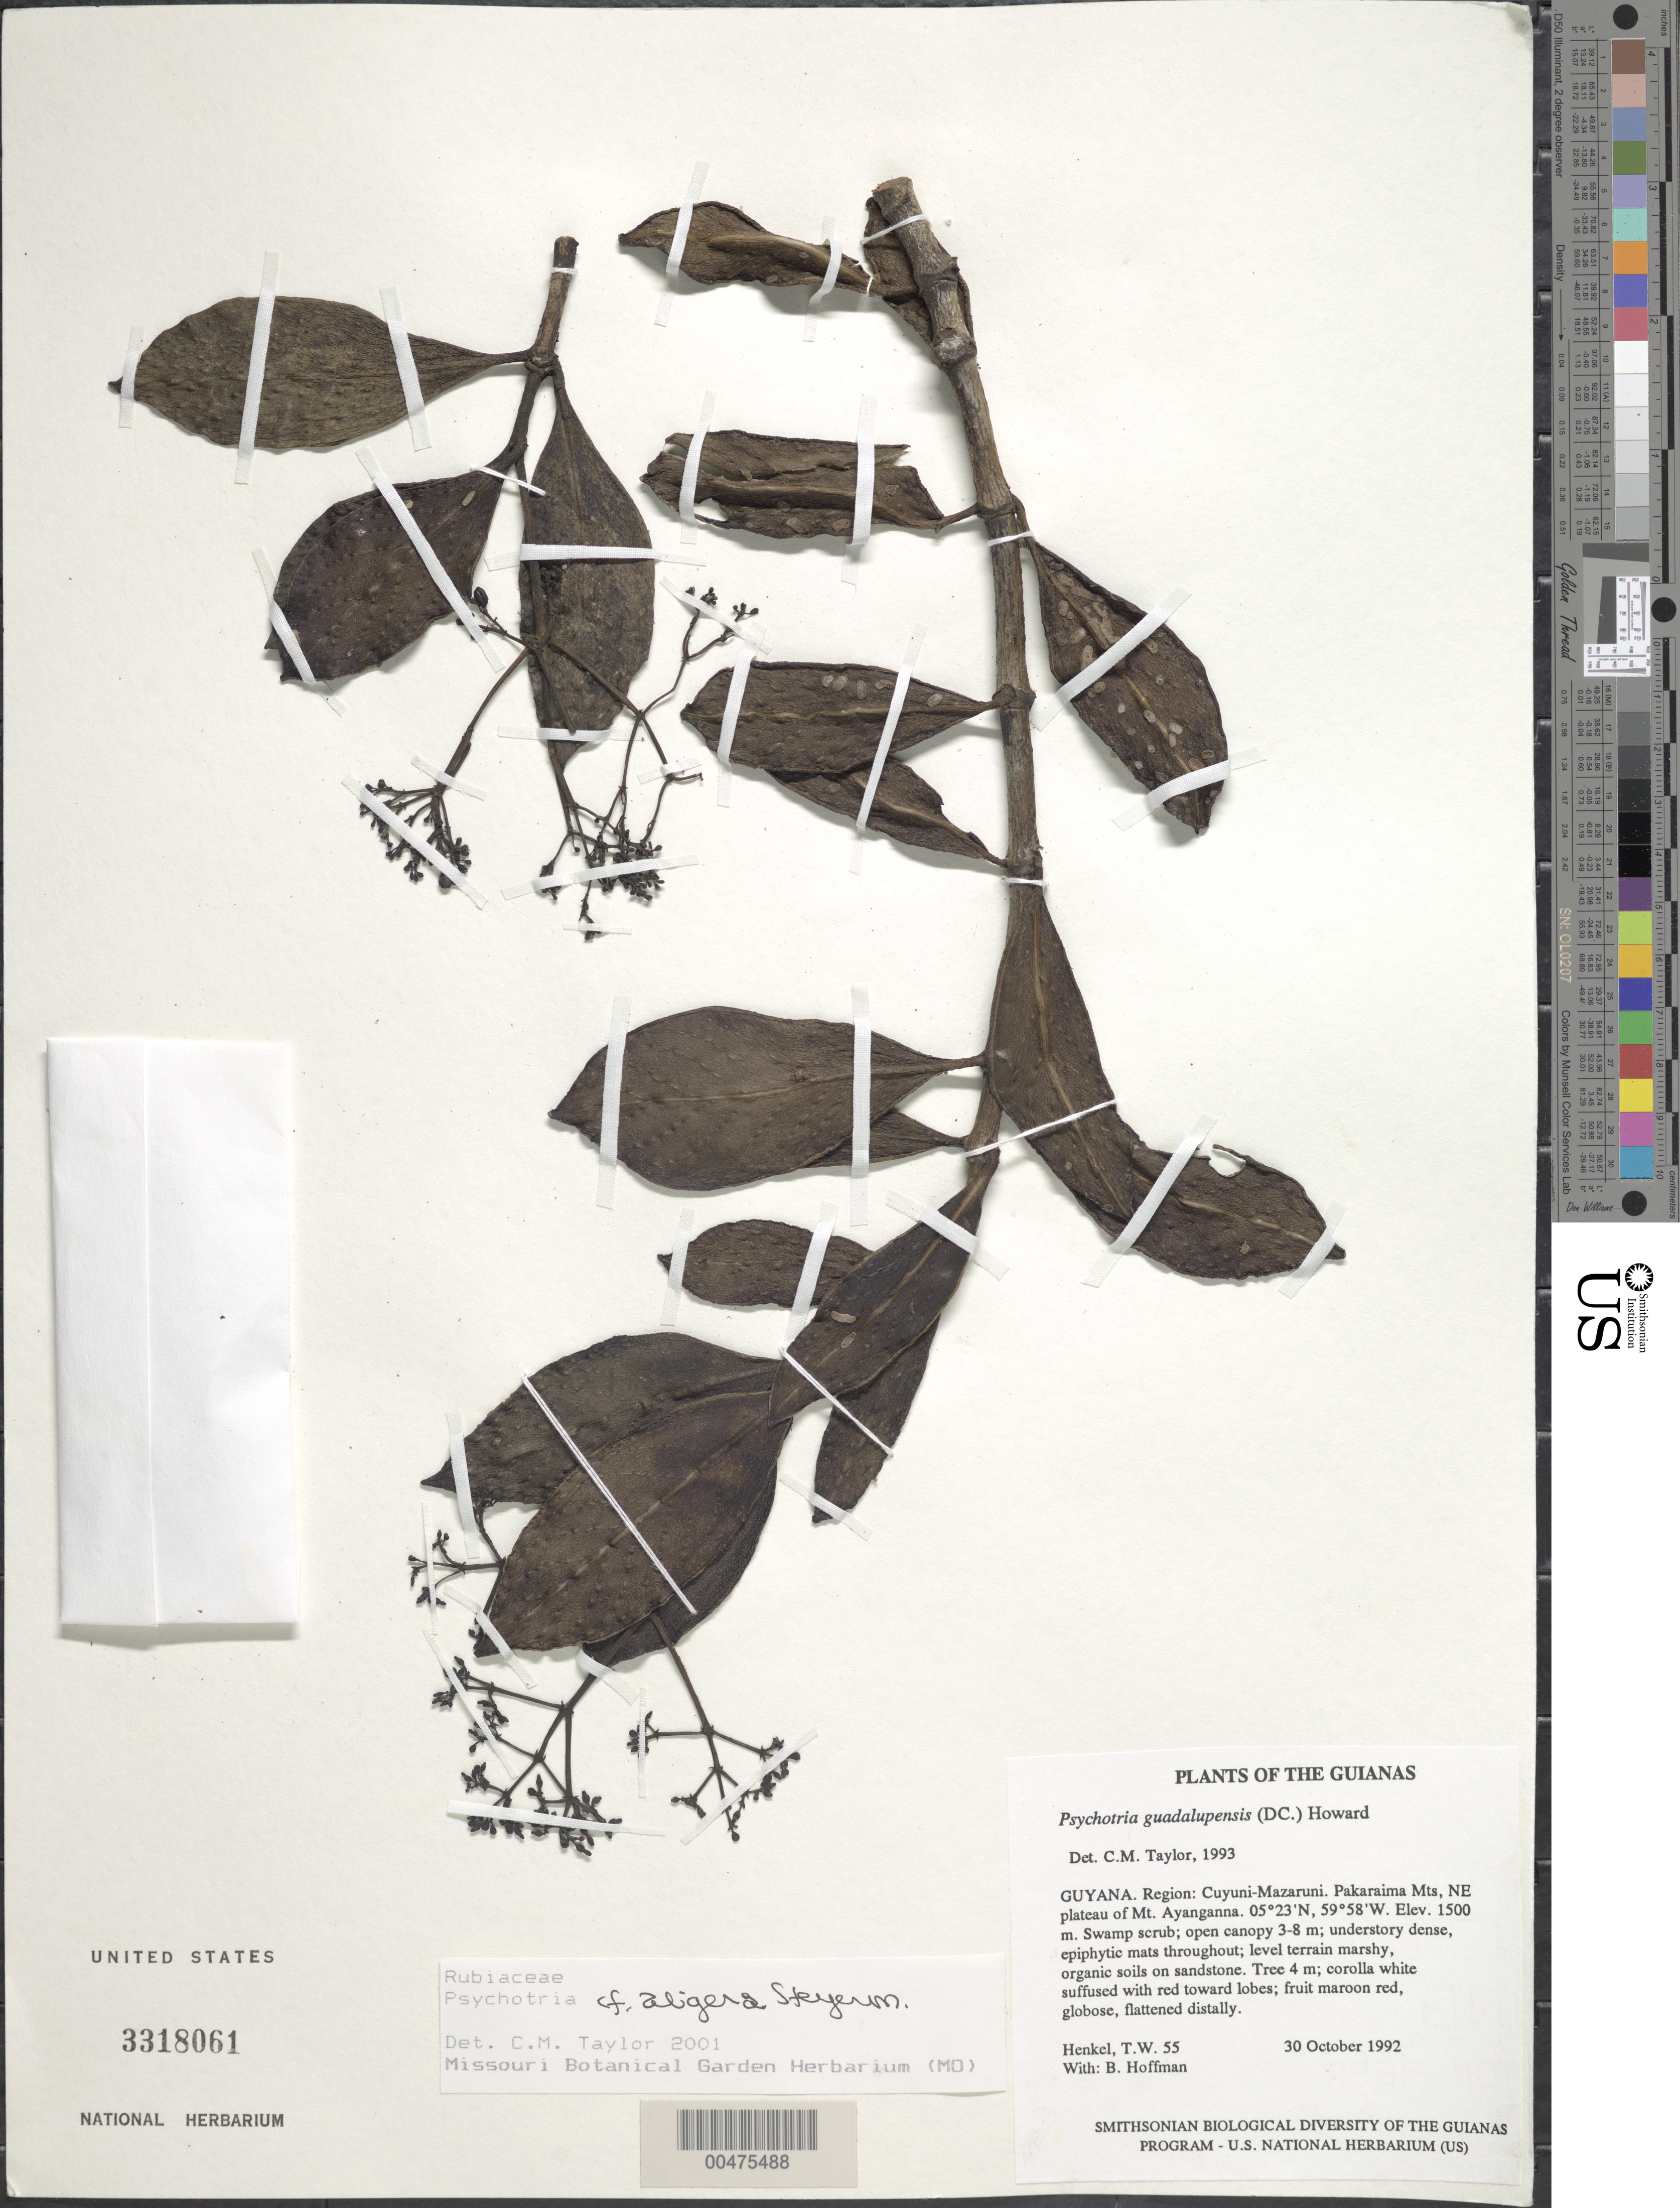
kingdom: Plantae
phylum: Tracheophyta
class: Magnoliopsida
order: Gentianales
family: Rubiaceae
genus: Psychotria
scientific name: Psychotria aligera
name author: Steyerm.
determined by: Taylor, Charlotte M.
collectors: T. Henkel & B. Hoffman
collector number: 55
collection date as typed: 30 October 1992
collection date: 1992-10-30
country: Guyana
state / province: Cuyuni-Mazaruni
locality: Pakaraima Mts, NE plateau of Mt. Ayanganna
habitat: Swamp scrub; open canopy 3-8 m; understory dense; epiphytic mats; level terrain, standing water, organic soils on sandstone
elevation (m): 1500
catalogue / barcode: US 3318061